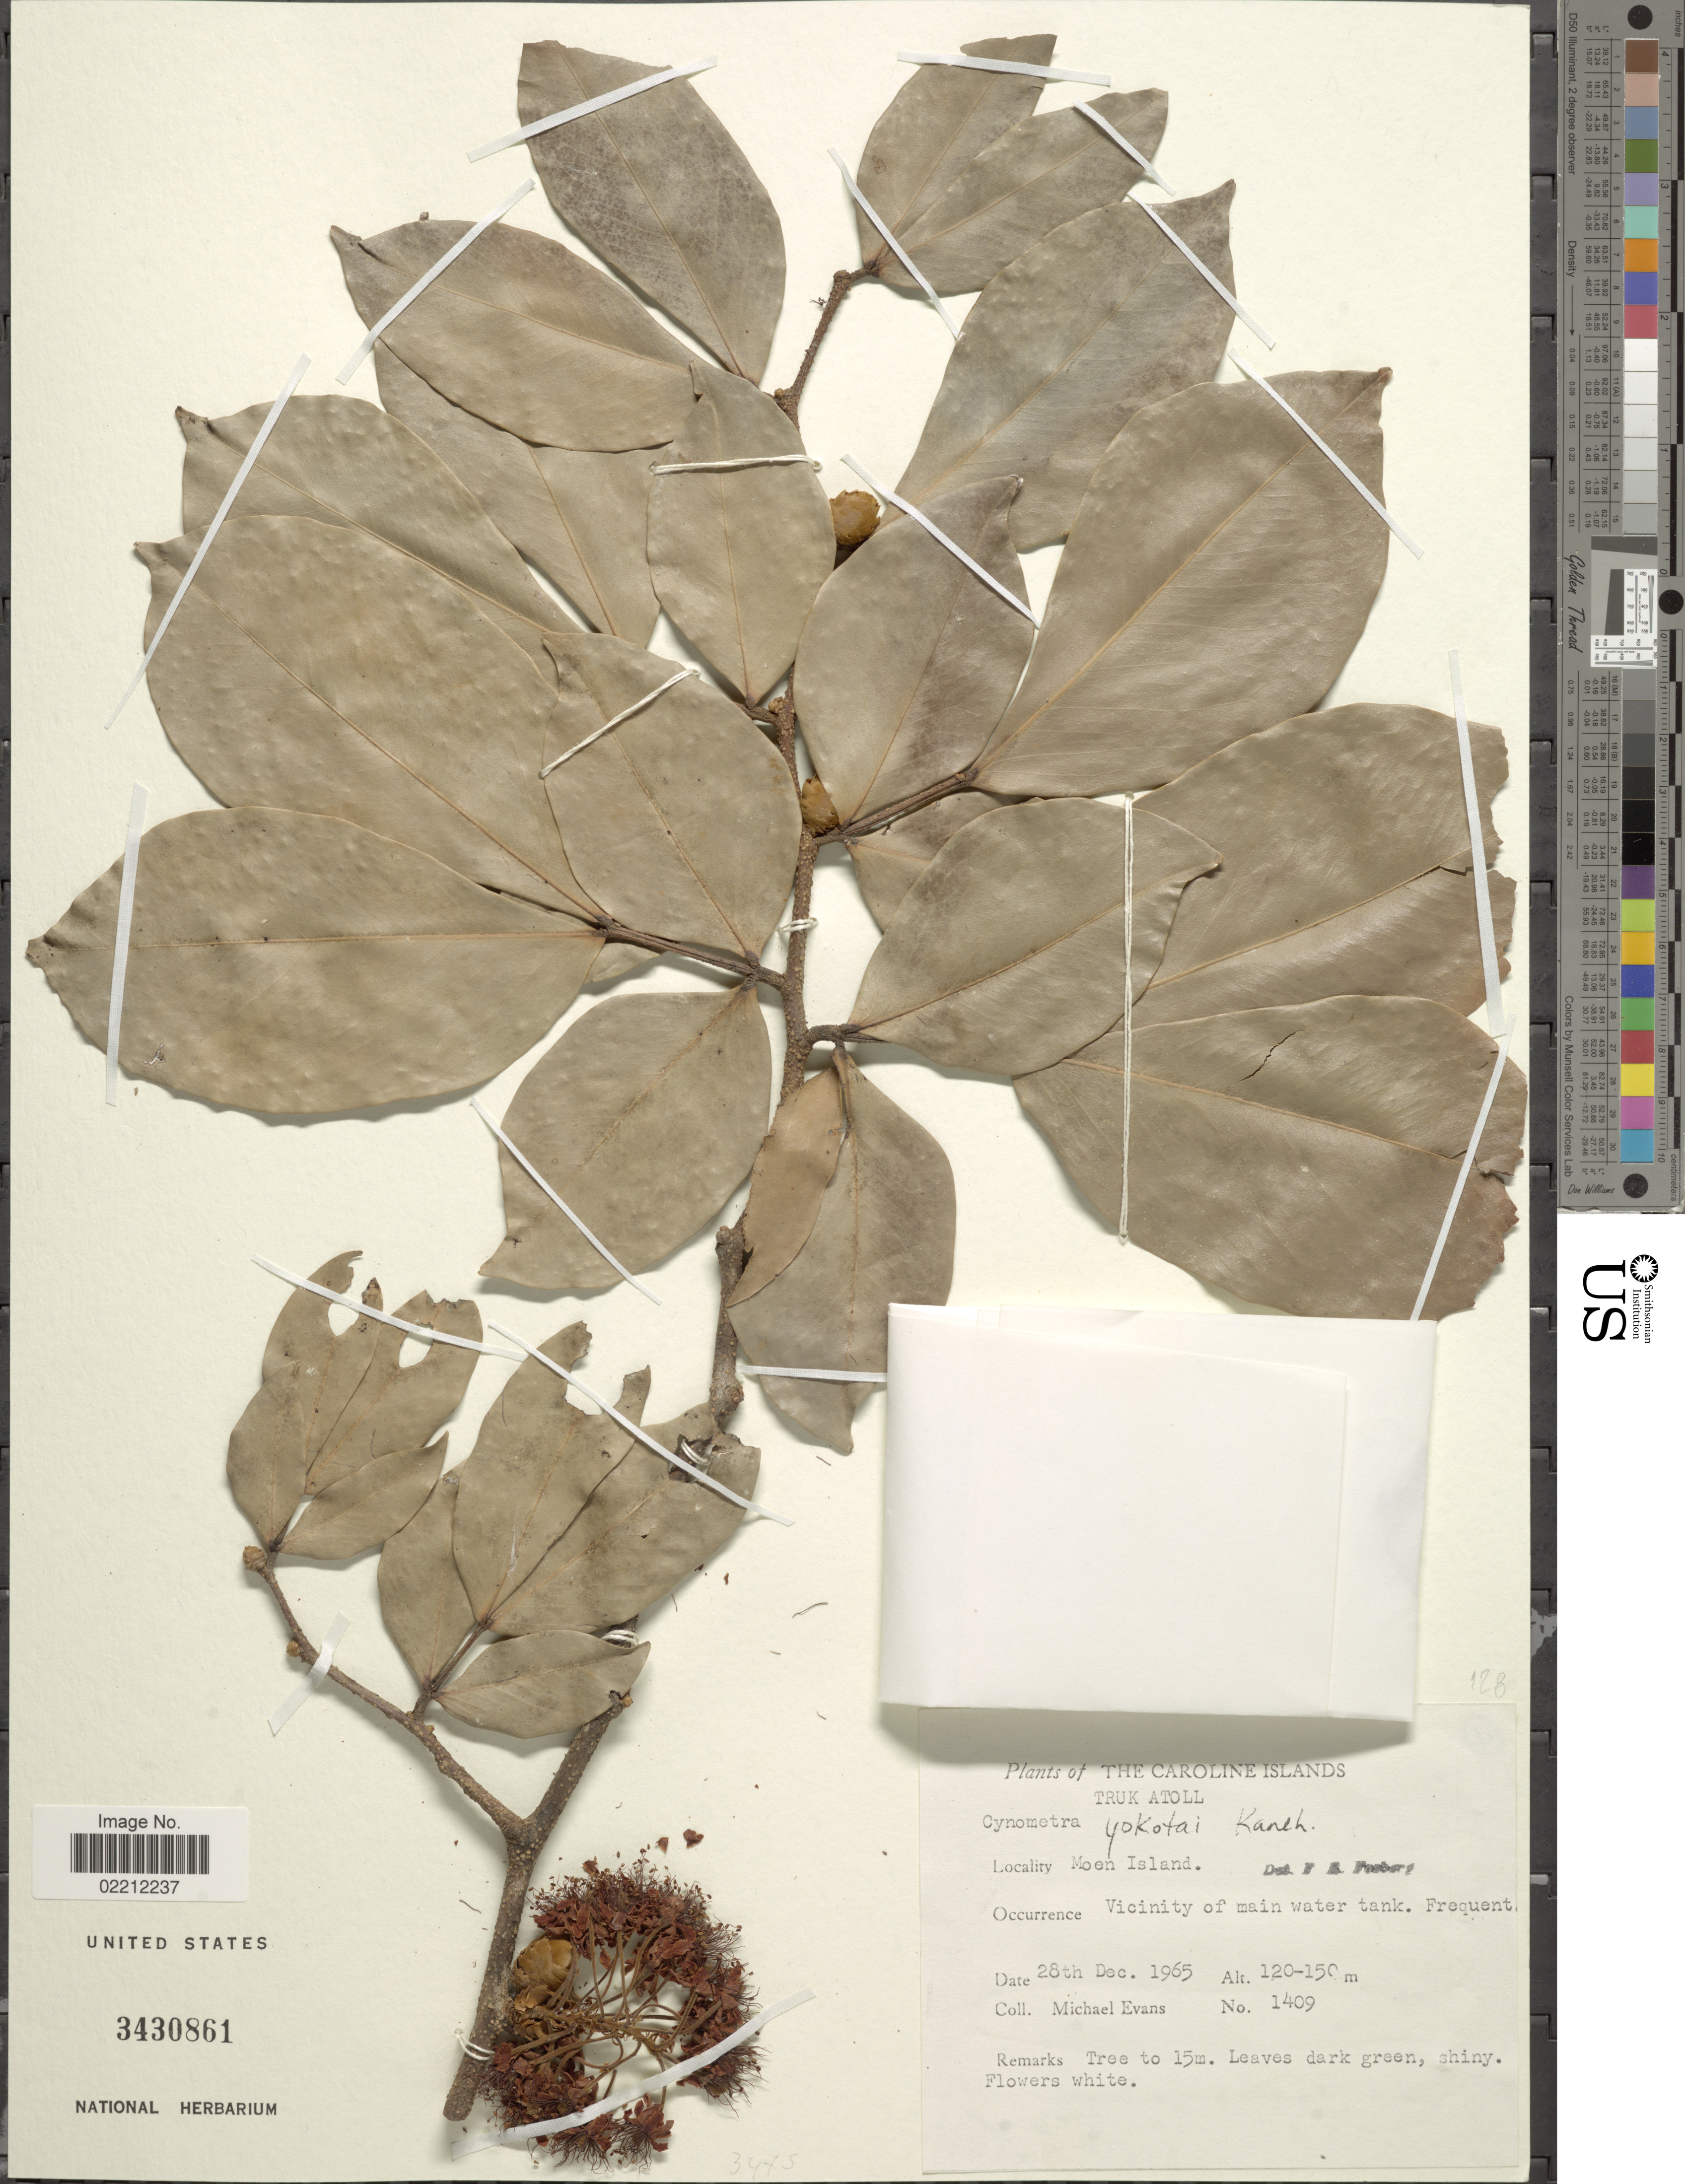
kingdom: Plantae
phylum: Tracheophyta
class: Magnoliopsida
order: Fabales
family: Fabaceae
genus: Cynometra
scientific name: Cynometra yokotai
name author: Kaneh.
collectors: M. Evans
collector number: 1409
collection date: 1965-12-28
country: Micronesia, Federated States of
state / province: Truk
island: Moen [Wono]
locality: Truk Atoll, Moen Island, Vicinity of main water tank.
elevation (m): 120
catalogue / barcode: US 3430861